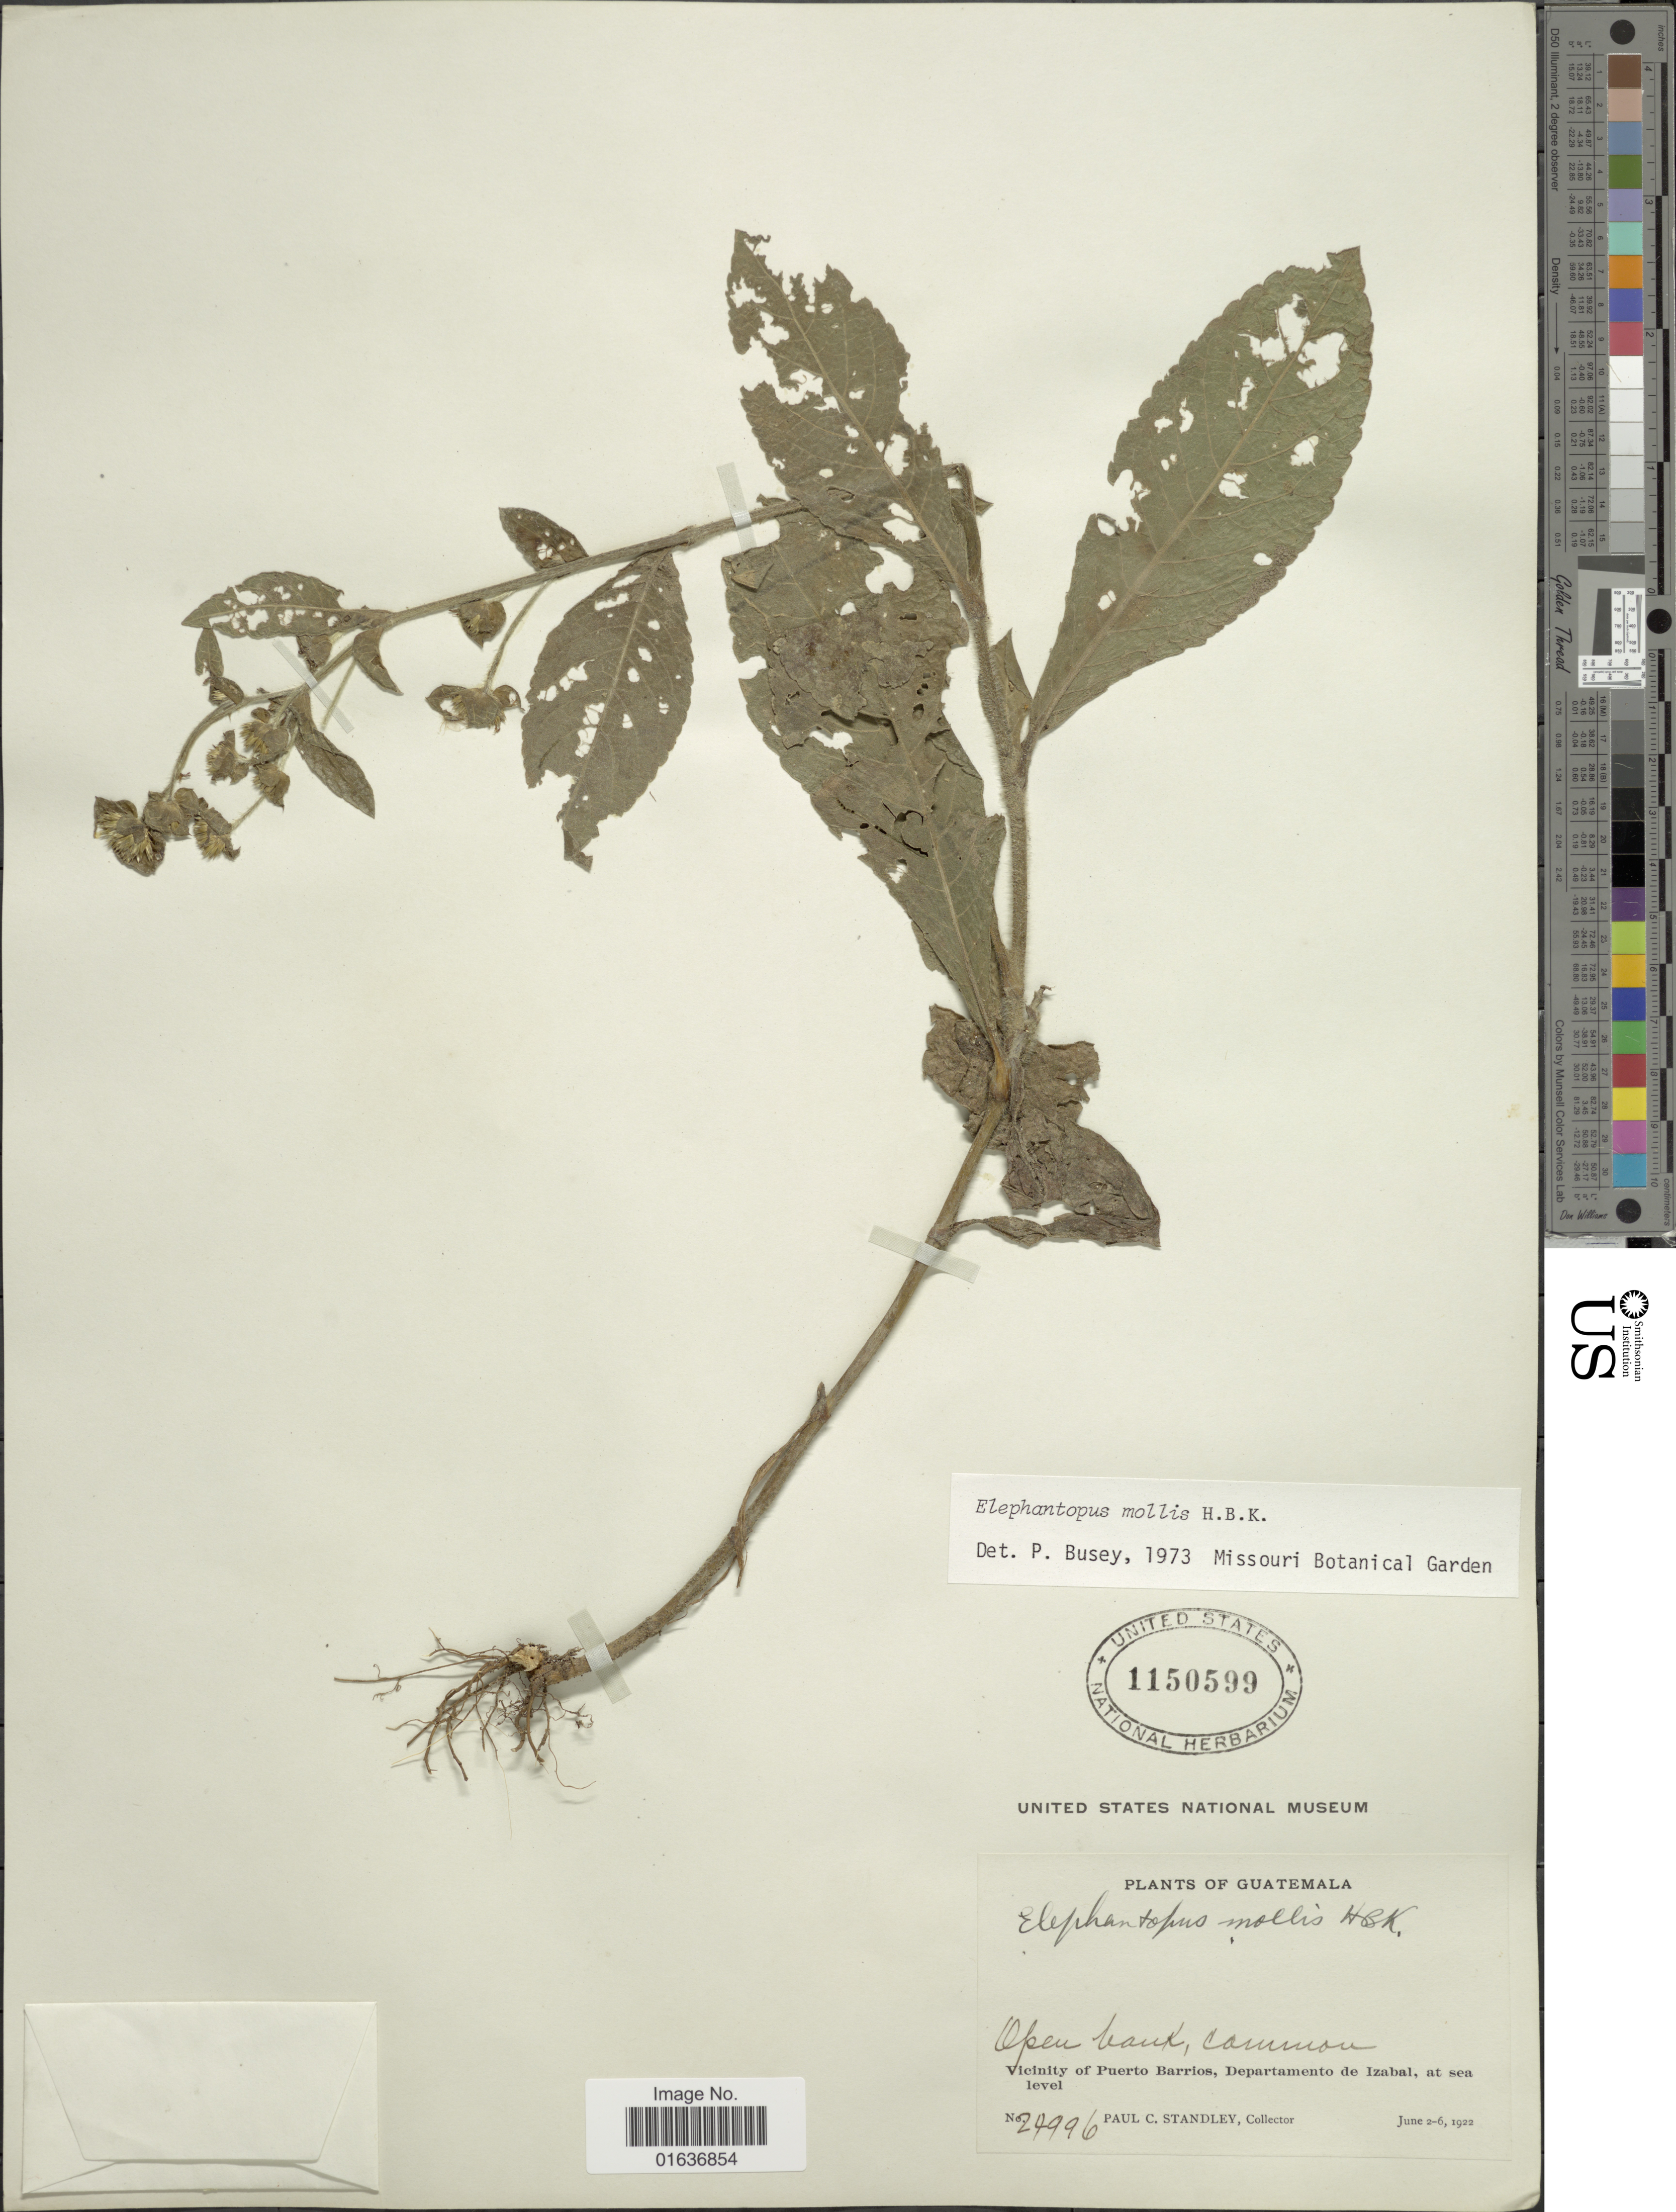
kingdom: Plantae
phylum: Tracheophyta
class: Magnoliopsida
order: Asterales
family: Asteraceae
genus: Elephantopus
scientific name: Elephantopus mollis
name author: Kunth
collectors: P. C. Standley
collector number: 24996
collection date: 1922-06-02/1922-06-06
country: Guatemala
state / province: Izabal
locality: Open bank, Vicinity of Puerto barrios, at sea level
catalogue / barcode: US 1150599